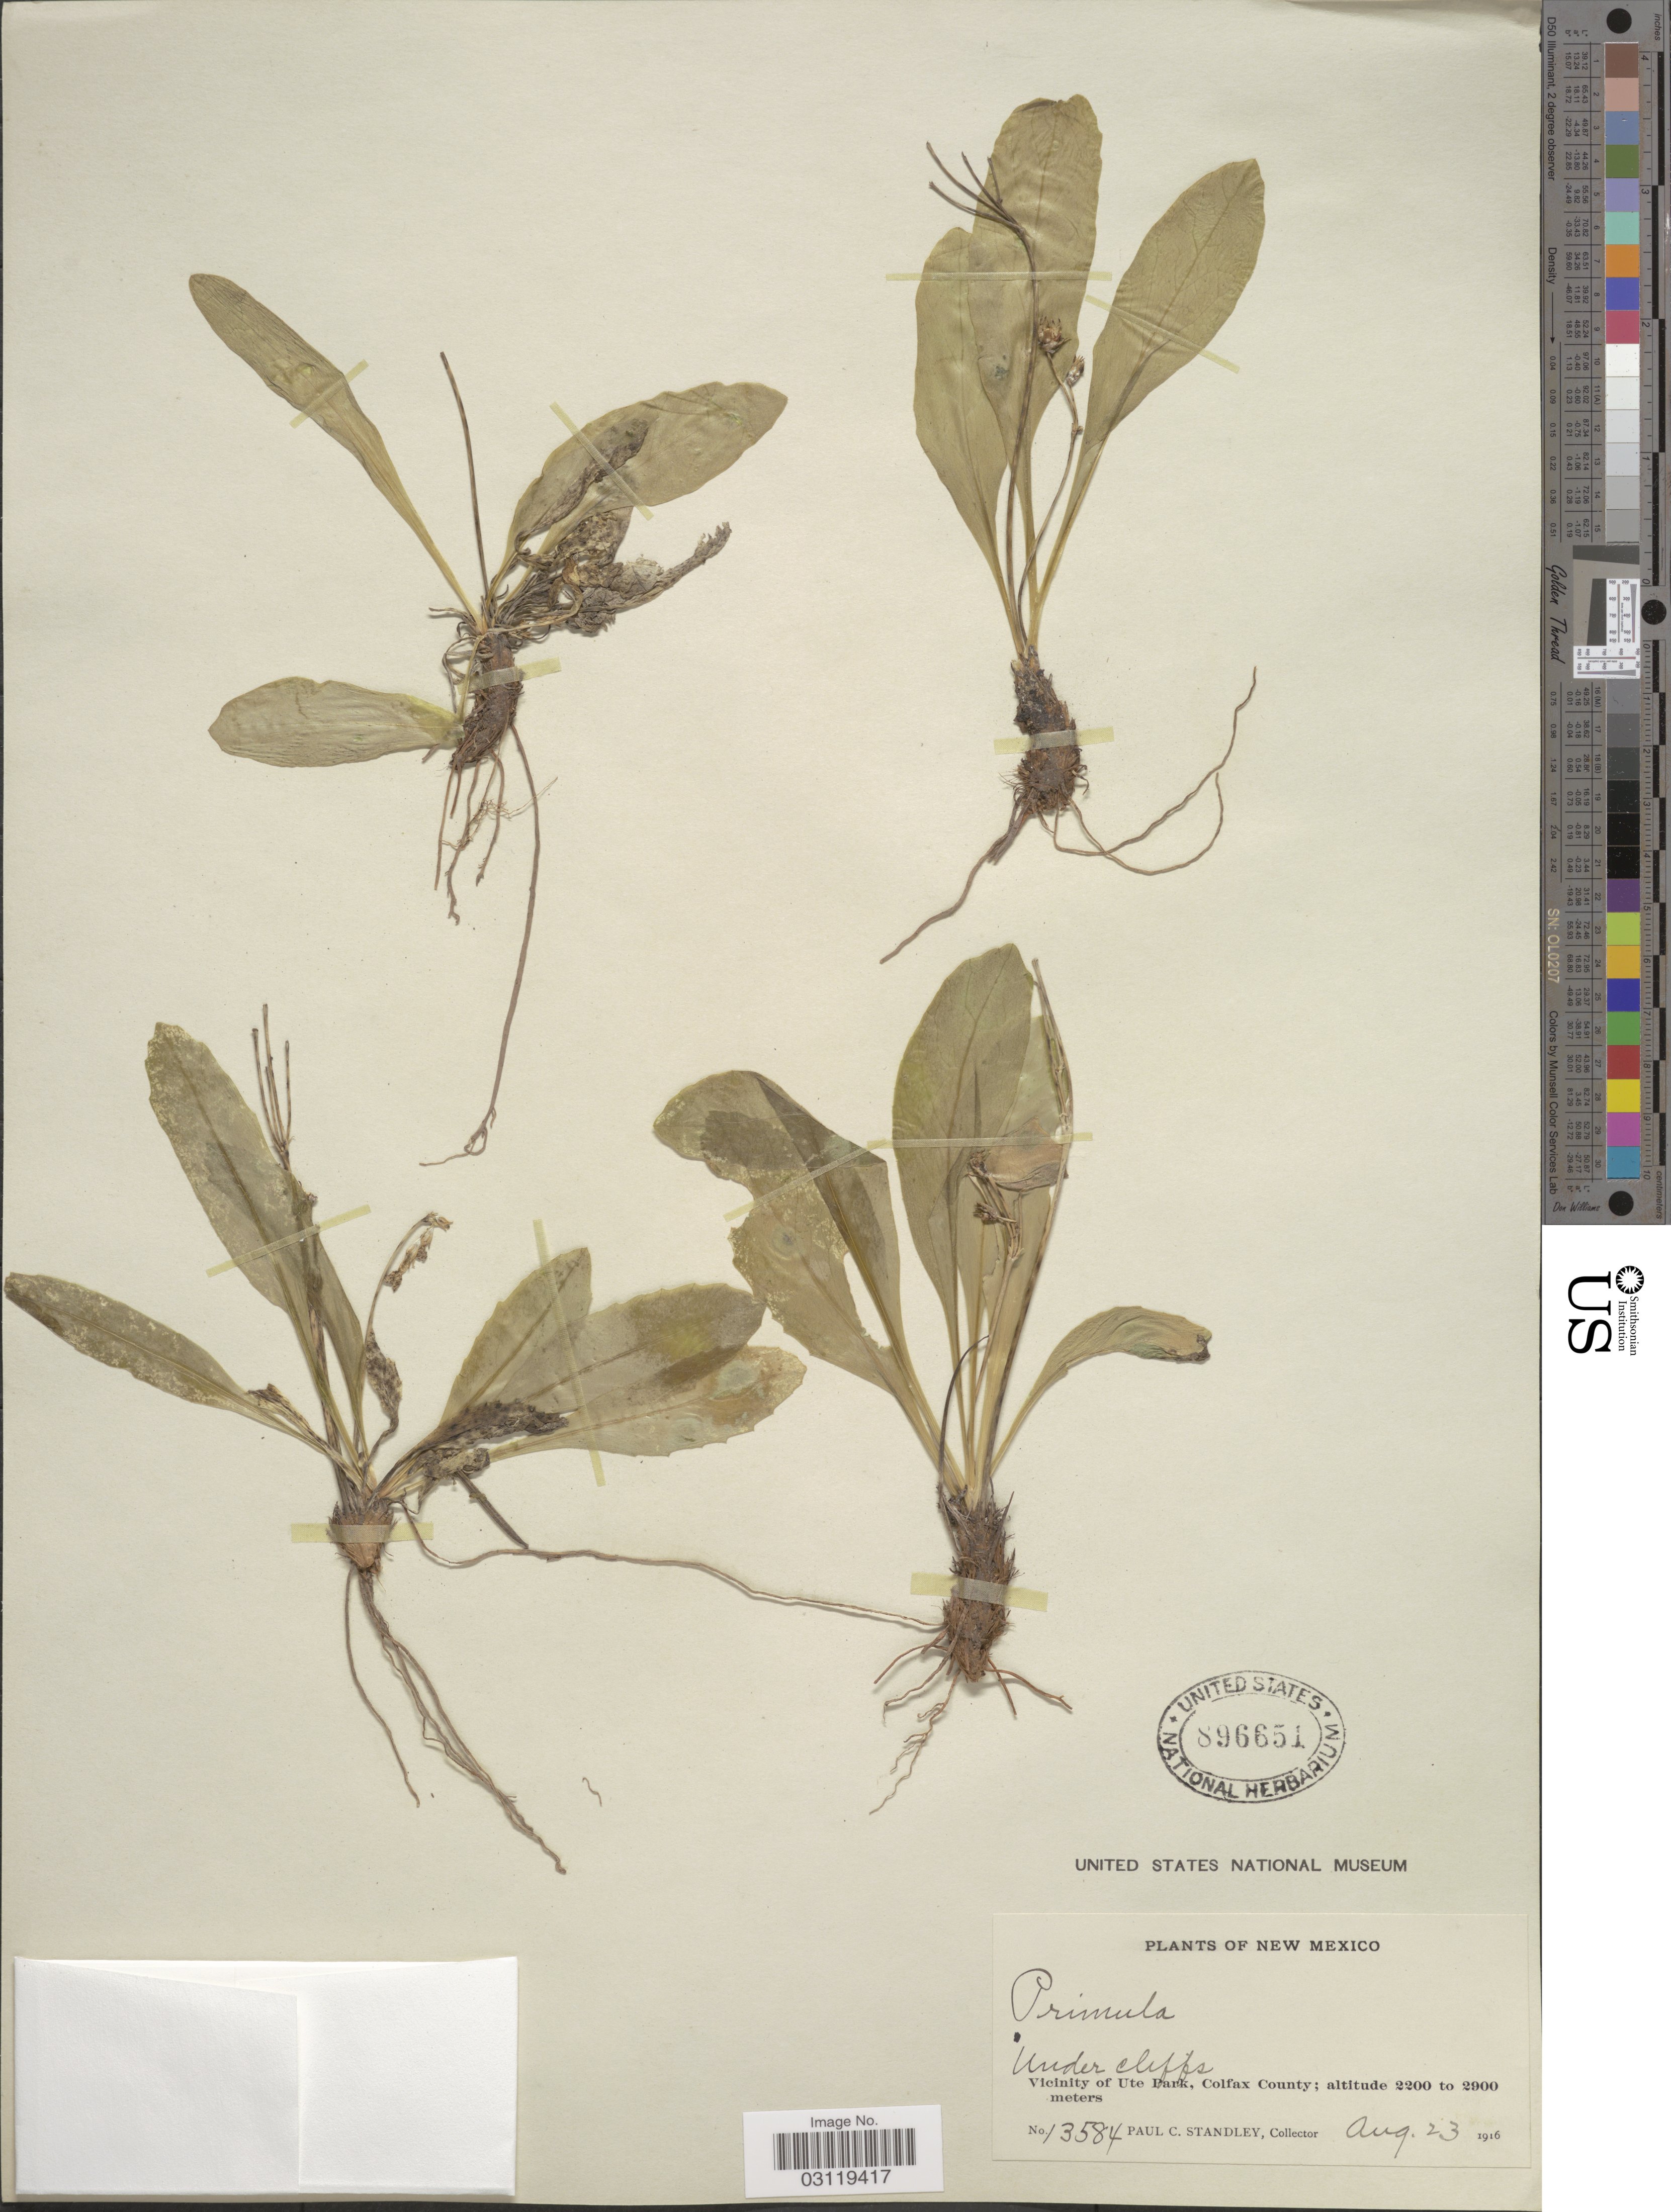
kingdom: Plantae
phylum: Tracheophyta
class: Magnoliopsida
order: Ericales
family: Primulaceae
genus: Primula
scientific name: Primula ellisiae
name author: Pollard & Cockerell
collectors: P. C. Standley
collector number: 13584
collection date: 1916-08-23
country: United States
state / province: New Mexico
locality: Vicinity of Ute Park, Colfax County.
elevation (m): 2200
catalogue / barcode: US 896651